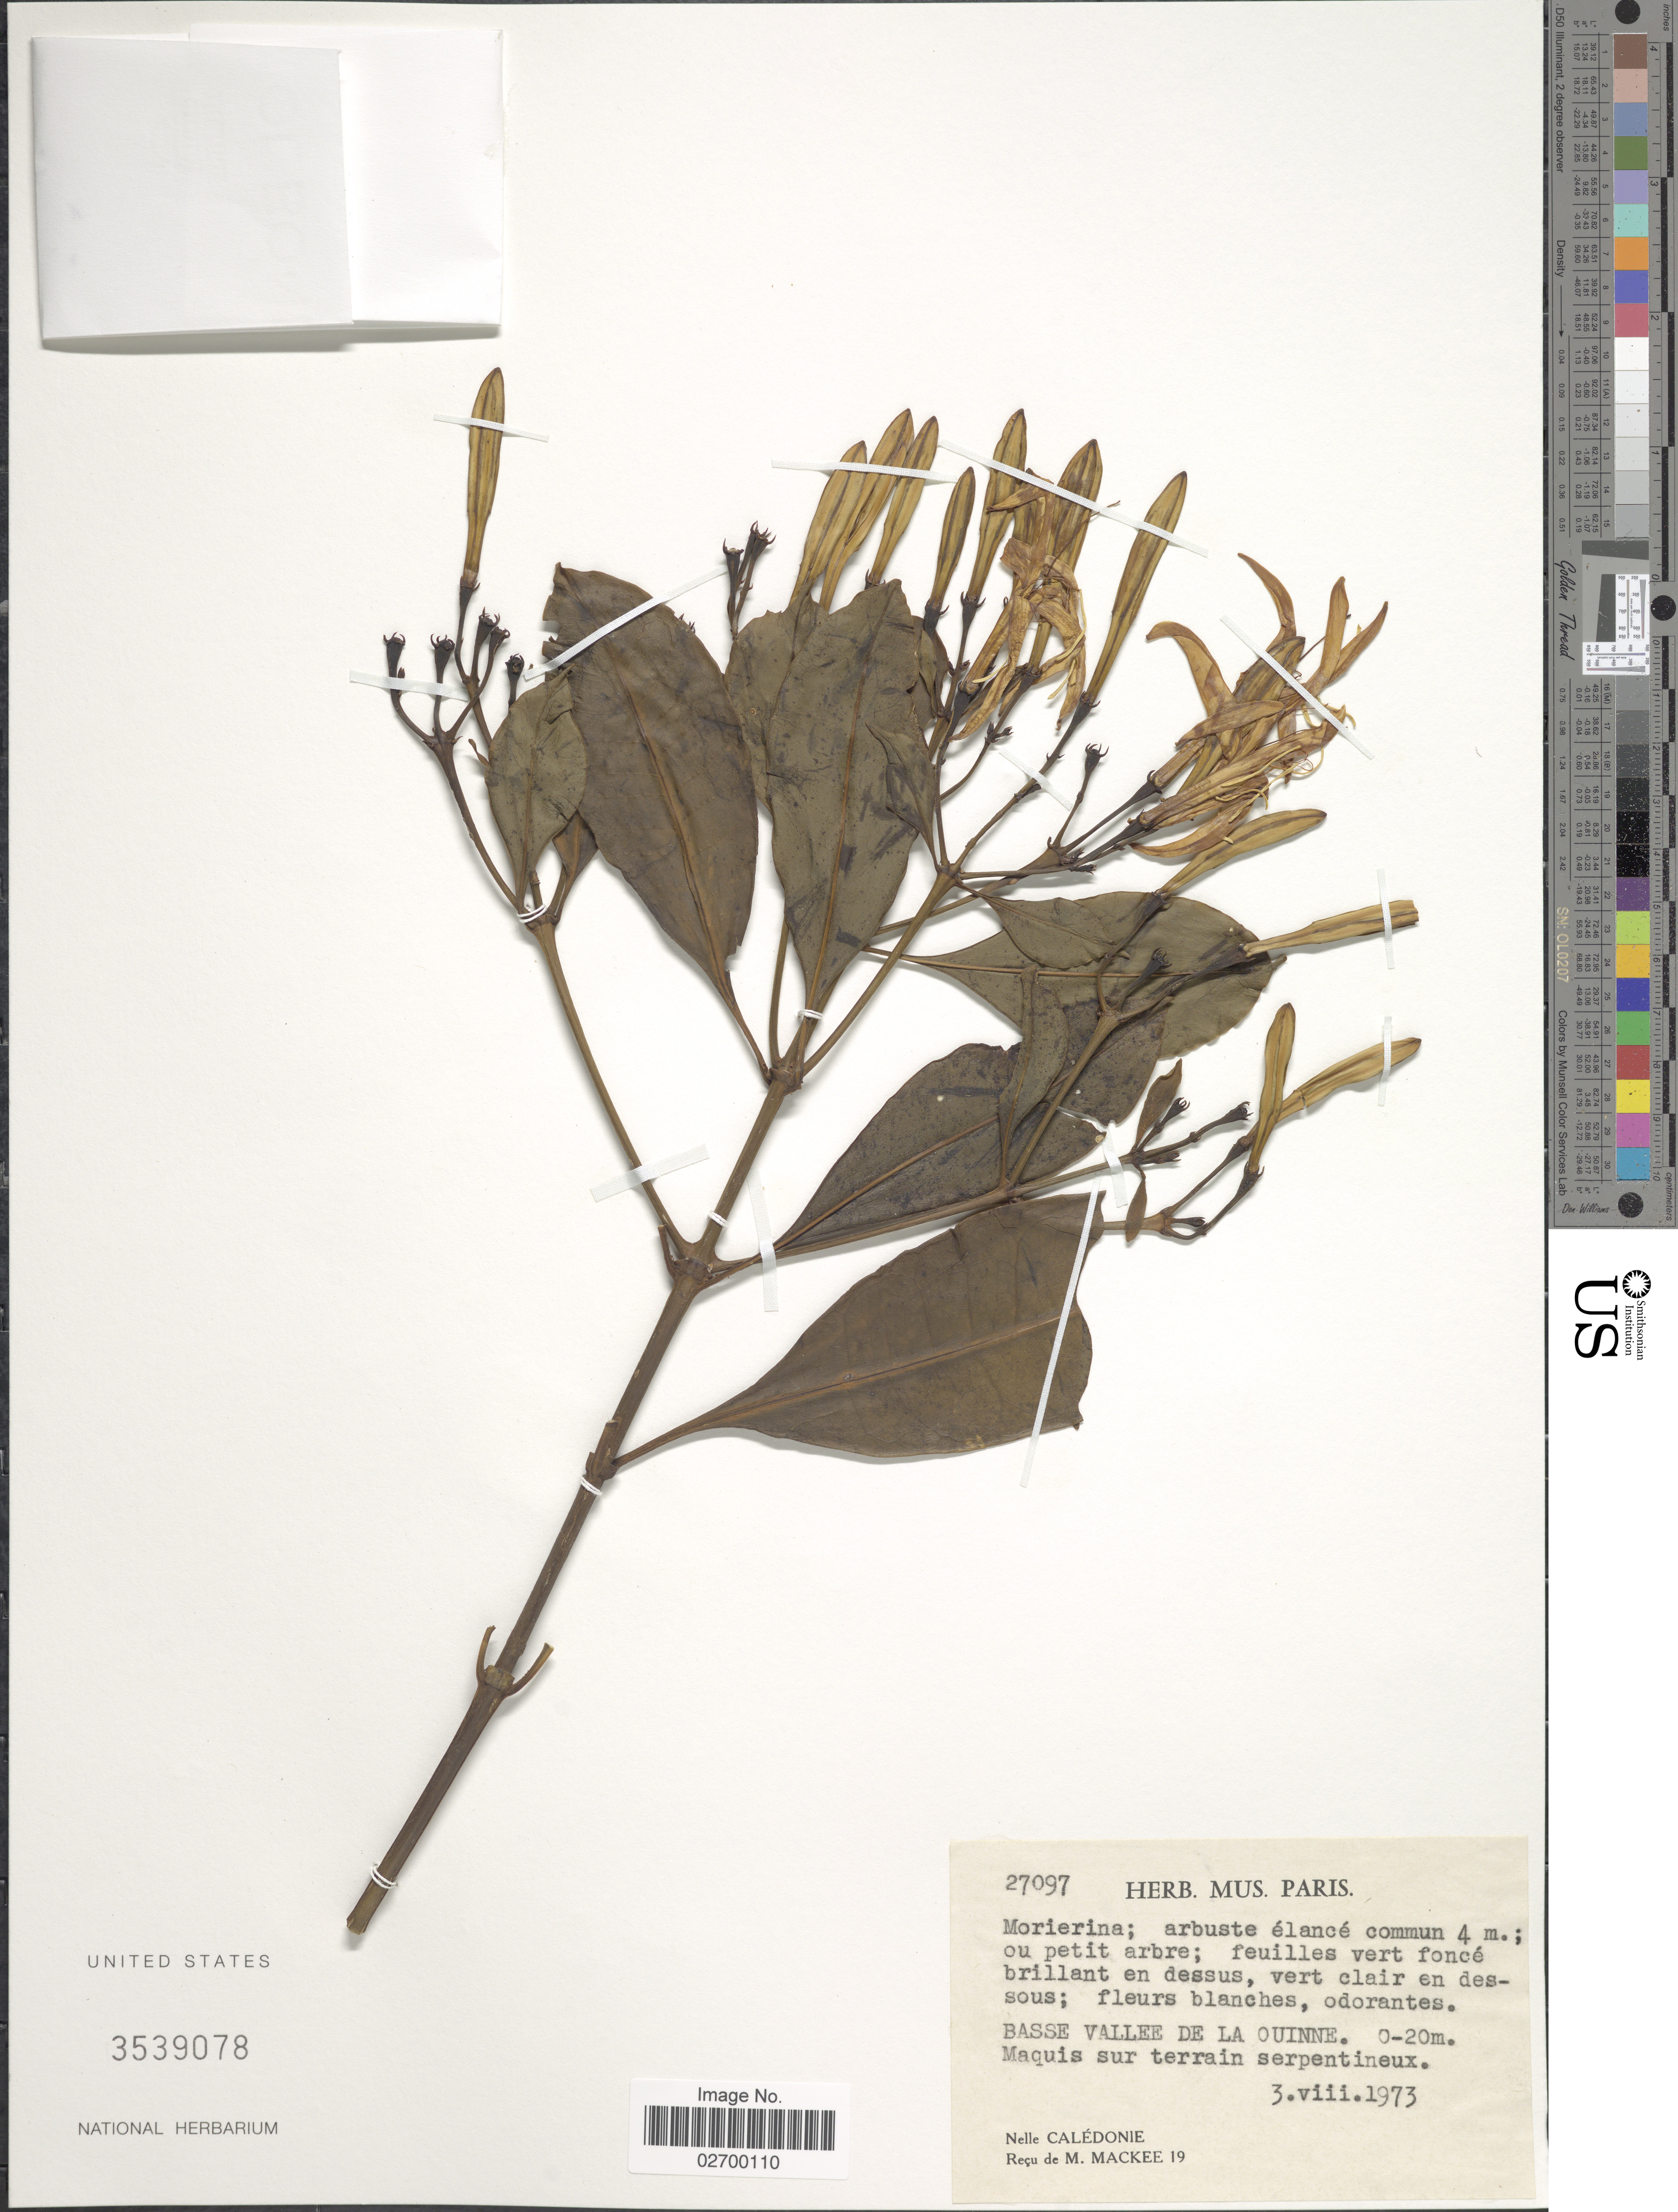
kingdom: Plantae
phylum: Tracheophyta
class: Magnoliopsida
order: Gentianales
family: Rubiaceae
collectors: ex herb. Mus. Paris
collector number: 27097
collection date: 1973-08-03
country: New Caledonia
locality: Morierina. Basse vallee de La Ouinne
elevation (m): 0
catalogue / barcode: US 3539078